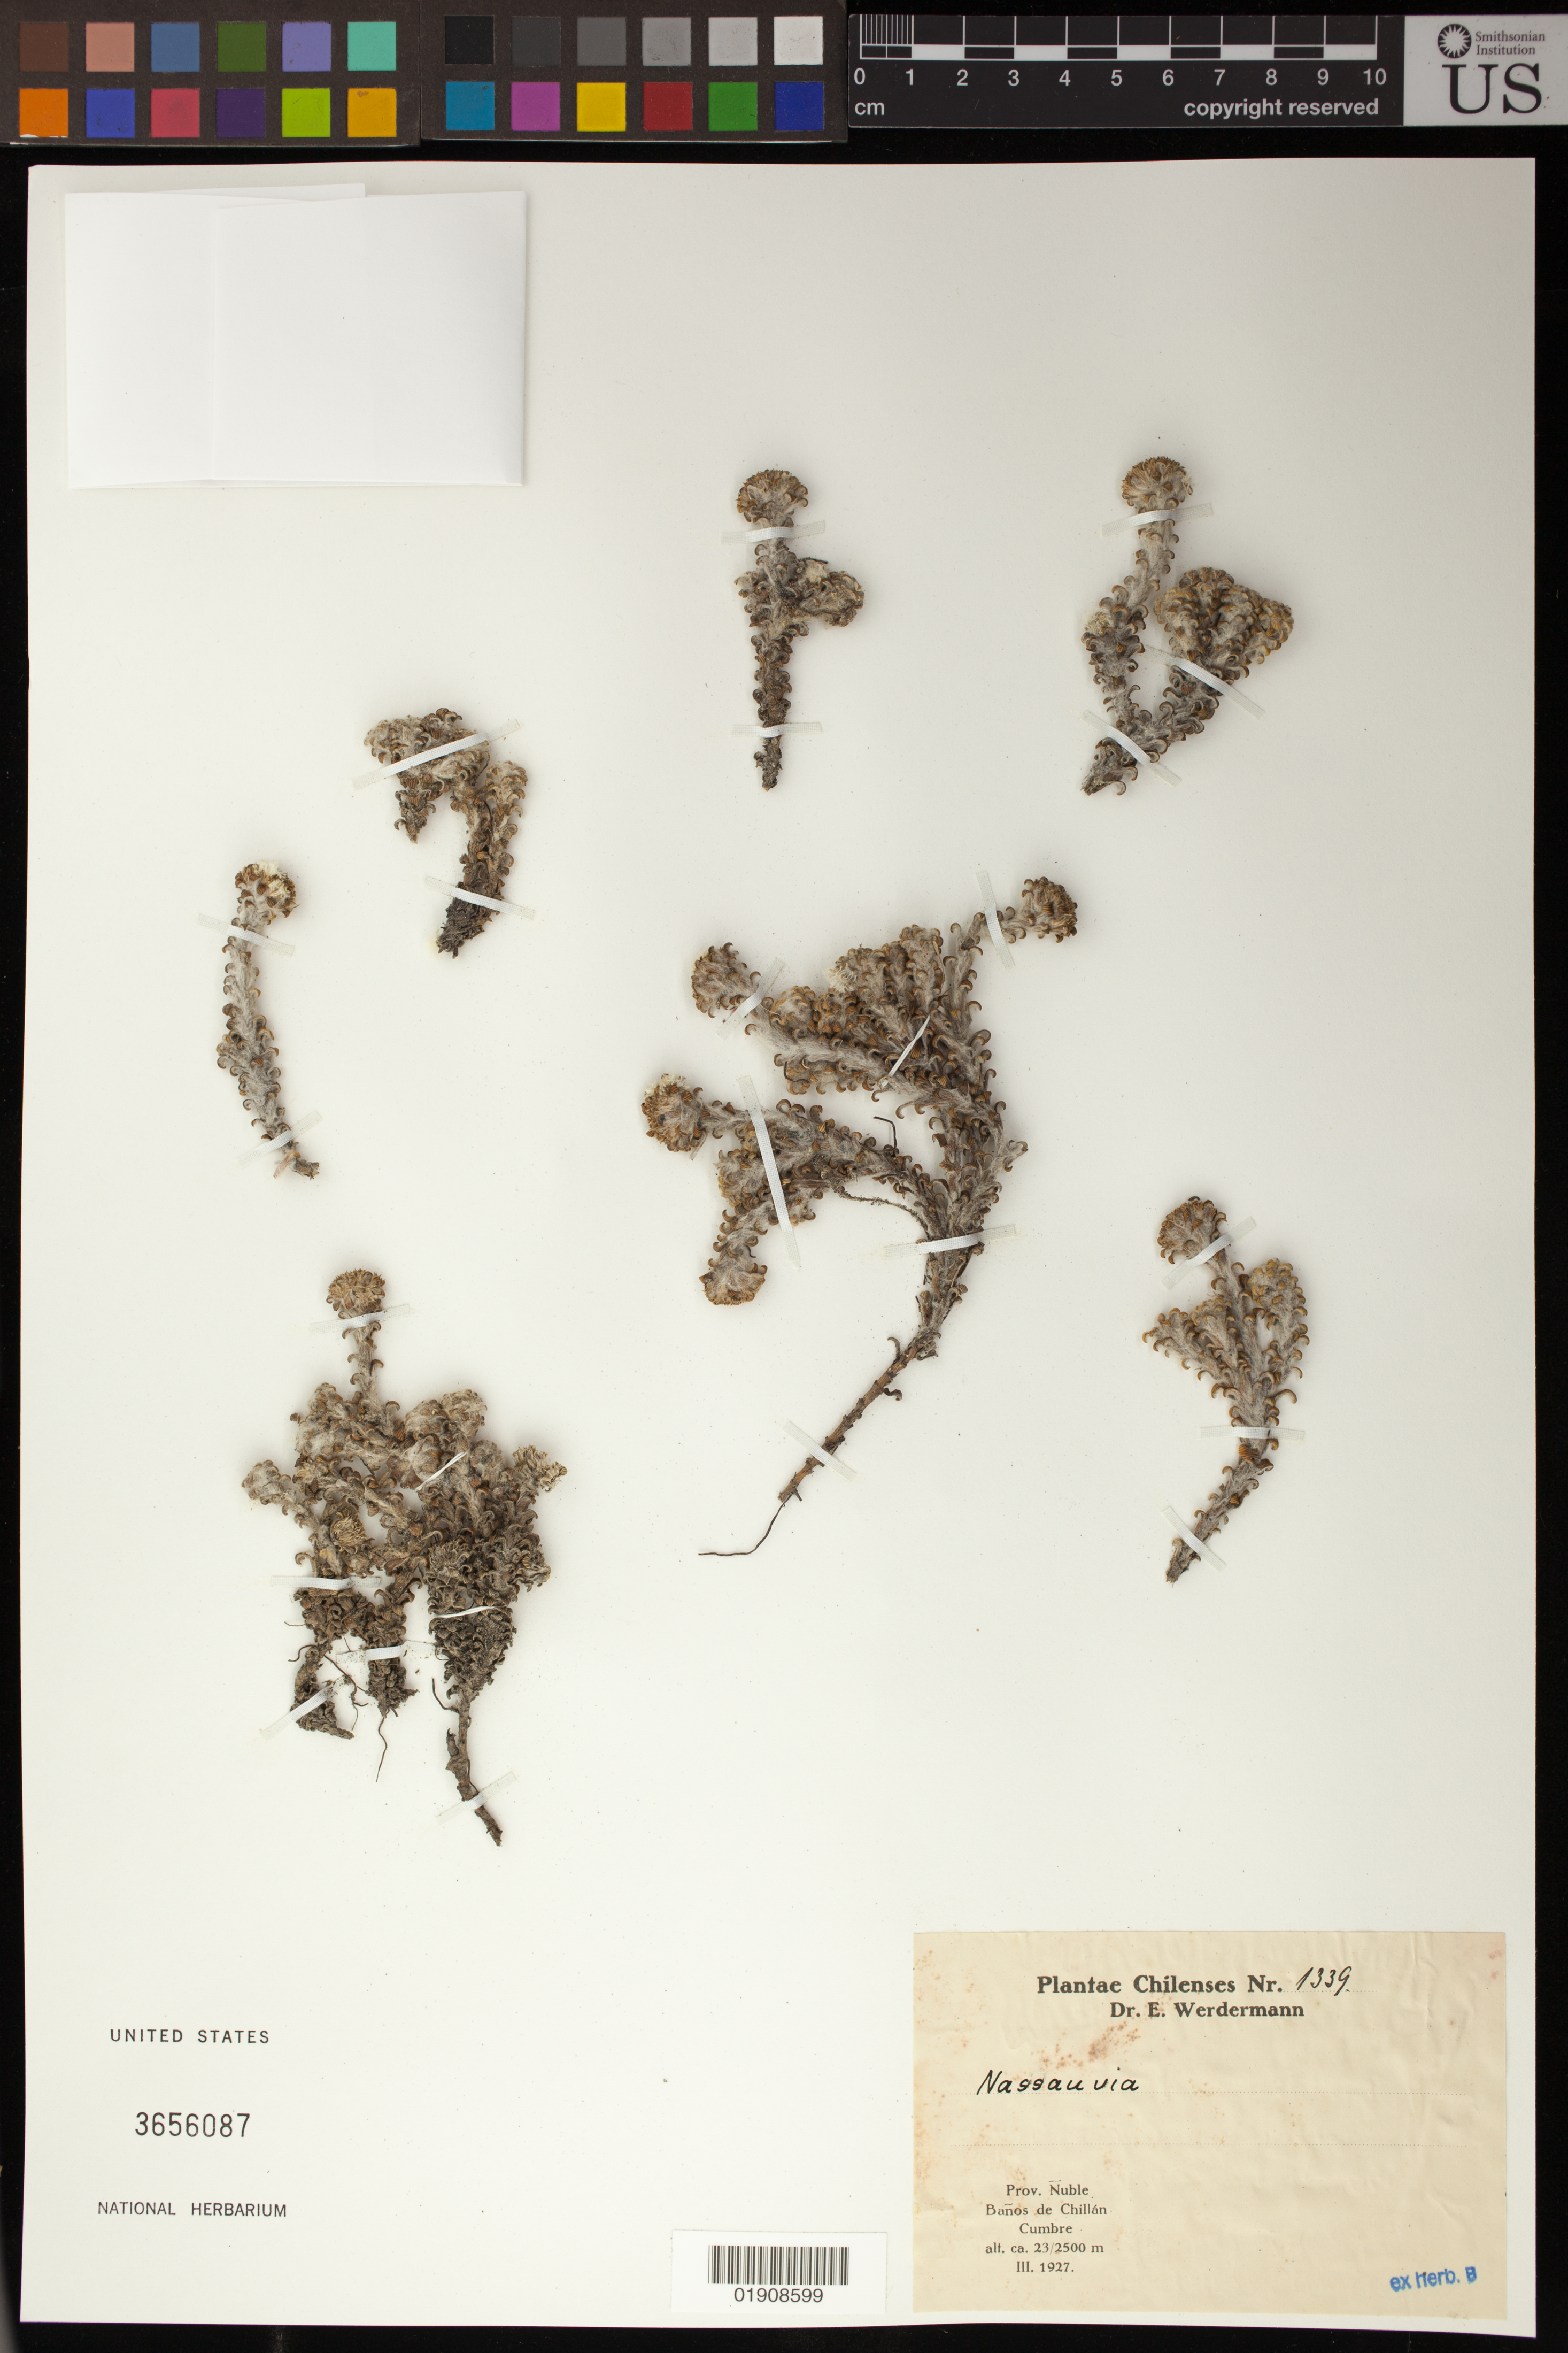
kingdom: Plantae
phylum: Tracheophyta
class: Magnoliopsida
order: Asterales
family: Asteraceae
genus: Nassauvia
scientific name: Nassauvia sp.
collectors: E. Werdermann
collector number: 1339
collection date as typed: March 1927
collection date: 1927-03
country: Chile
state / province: Bio-Bío (VIII)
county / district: Ñuble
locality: Banos de Chillan; Cumbre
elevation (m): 2300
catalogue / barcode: US 3656087